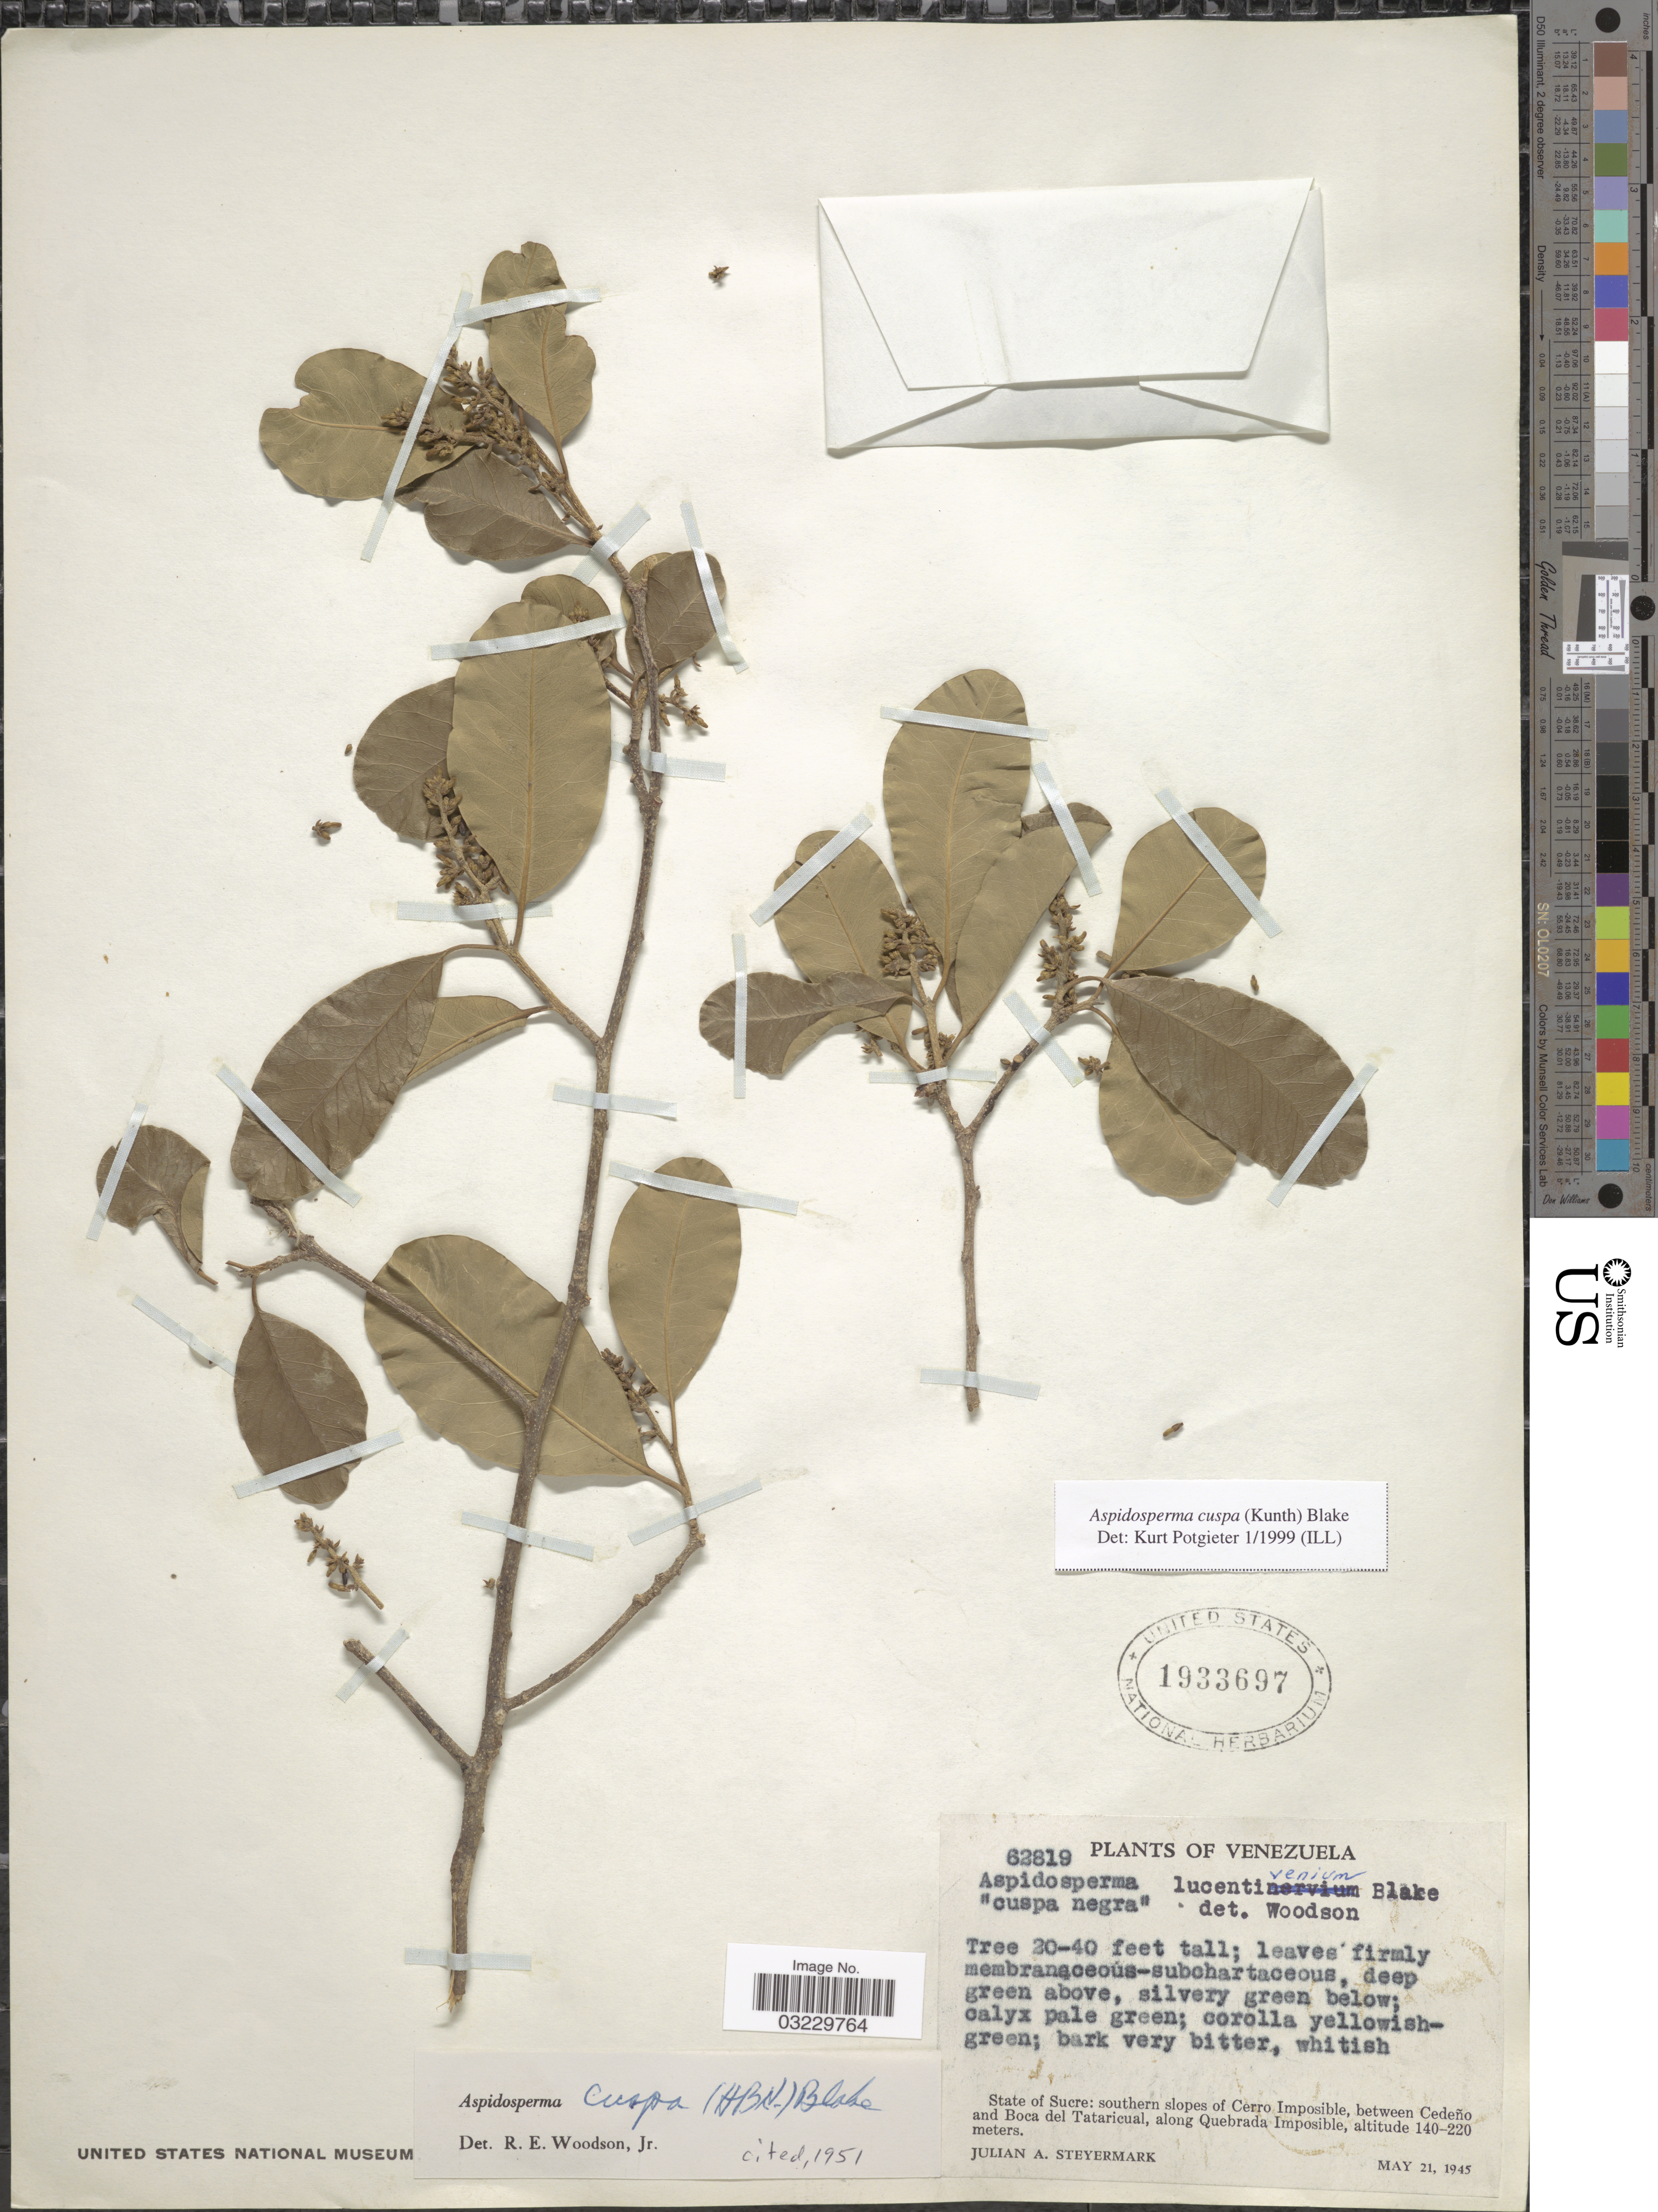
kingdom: Plantae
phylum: Tracheophyta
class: Magnoliopsida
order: Gentianales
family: Apocynaceae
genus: Aspidosperma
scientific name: Aspidosperma cuspa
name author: (Kunth) S.F. Blake ex Pittier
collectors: J. Steyermark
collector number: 62819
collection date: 1945-05-21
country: Venezuela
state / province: Sucre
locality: Southern slopes of Cerro Imposible, between Cedeño and Boca del Tataricual, along Quebrada Imposible.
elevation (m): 140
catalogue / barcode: US 1933697